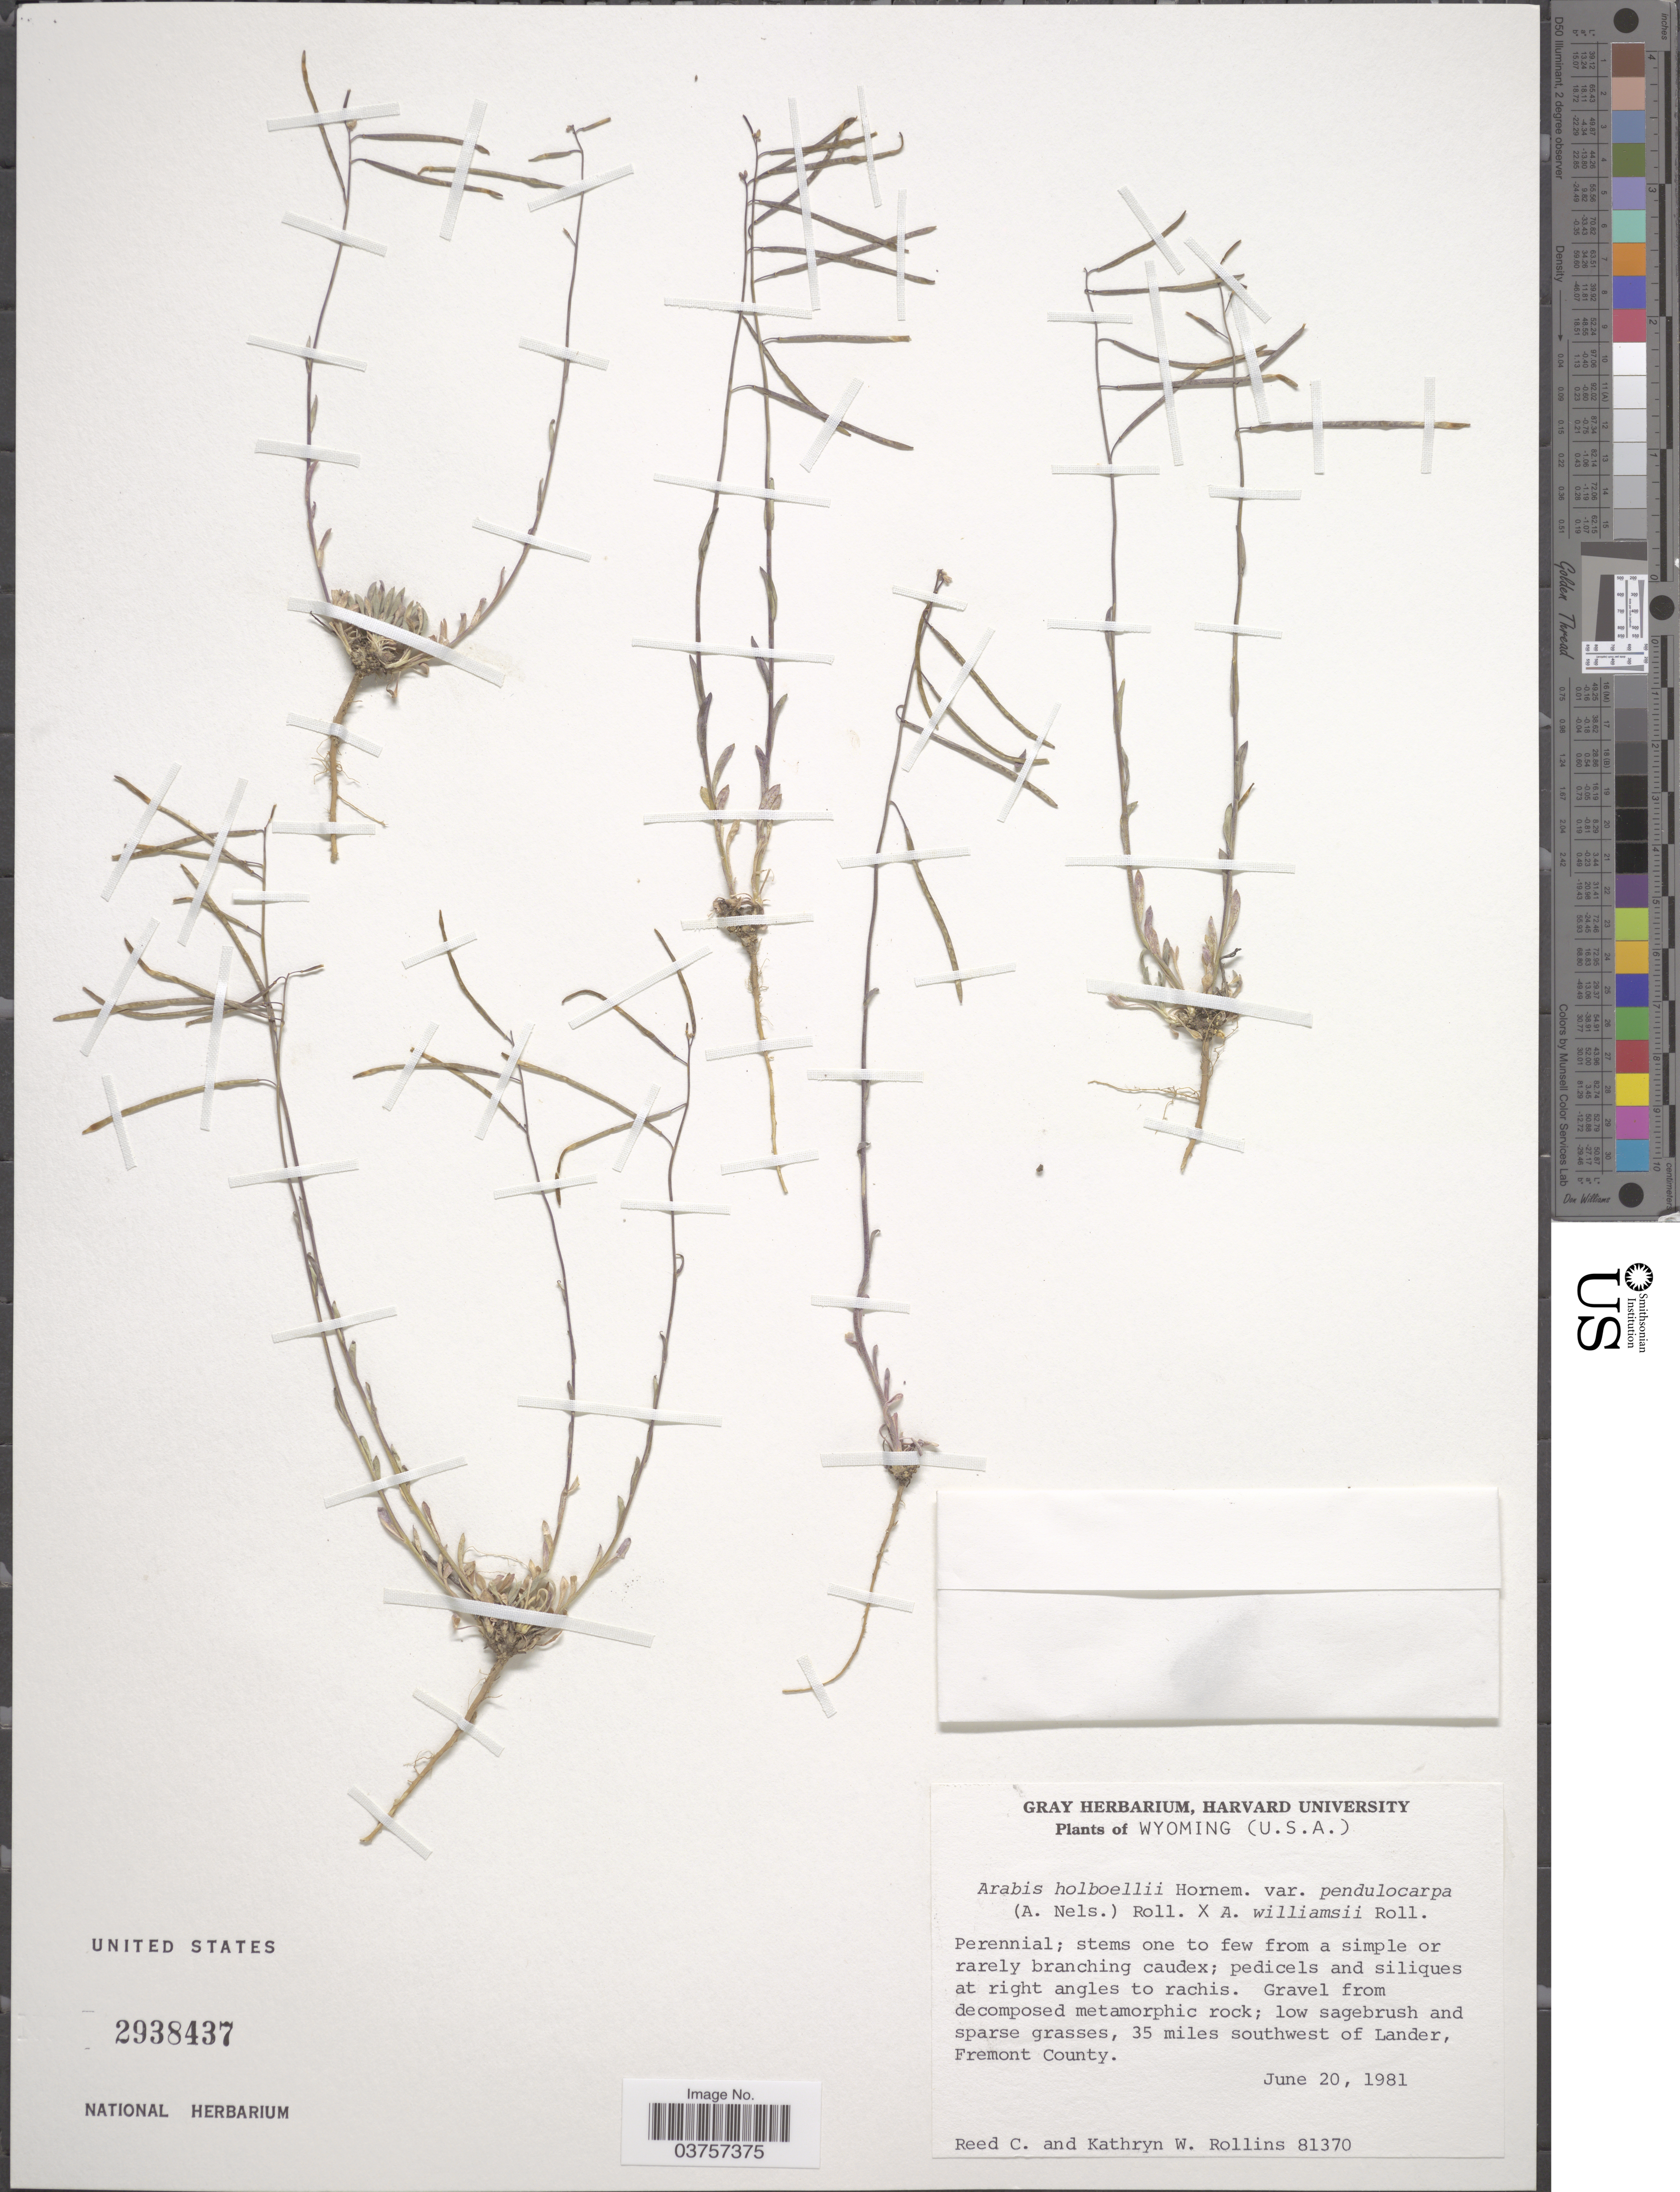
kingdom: Plantae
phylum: Tracheophyta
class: Magnoliopsida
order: Brassicales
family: Brassicaceae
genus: Arabis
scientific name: Arabis holboellii var. pendulocarpa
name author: (A. Nelson) Rollins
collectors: R. C. Rollins & K. W. Rollins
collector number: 81370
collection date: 1981-06-20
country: United States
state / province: Wyoming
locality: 35 miles southwest of Lander, Fremont County.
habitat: gravel from decomposed metamorphic rock, low sagebrush and sparse grasses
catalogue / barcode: US 2938437